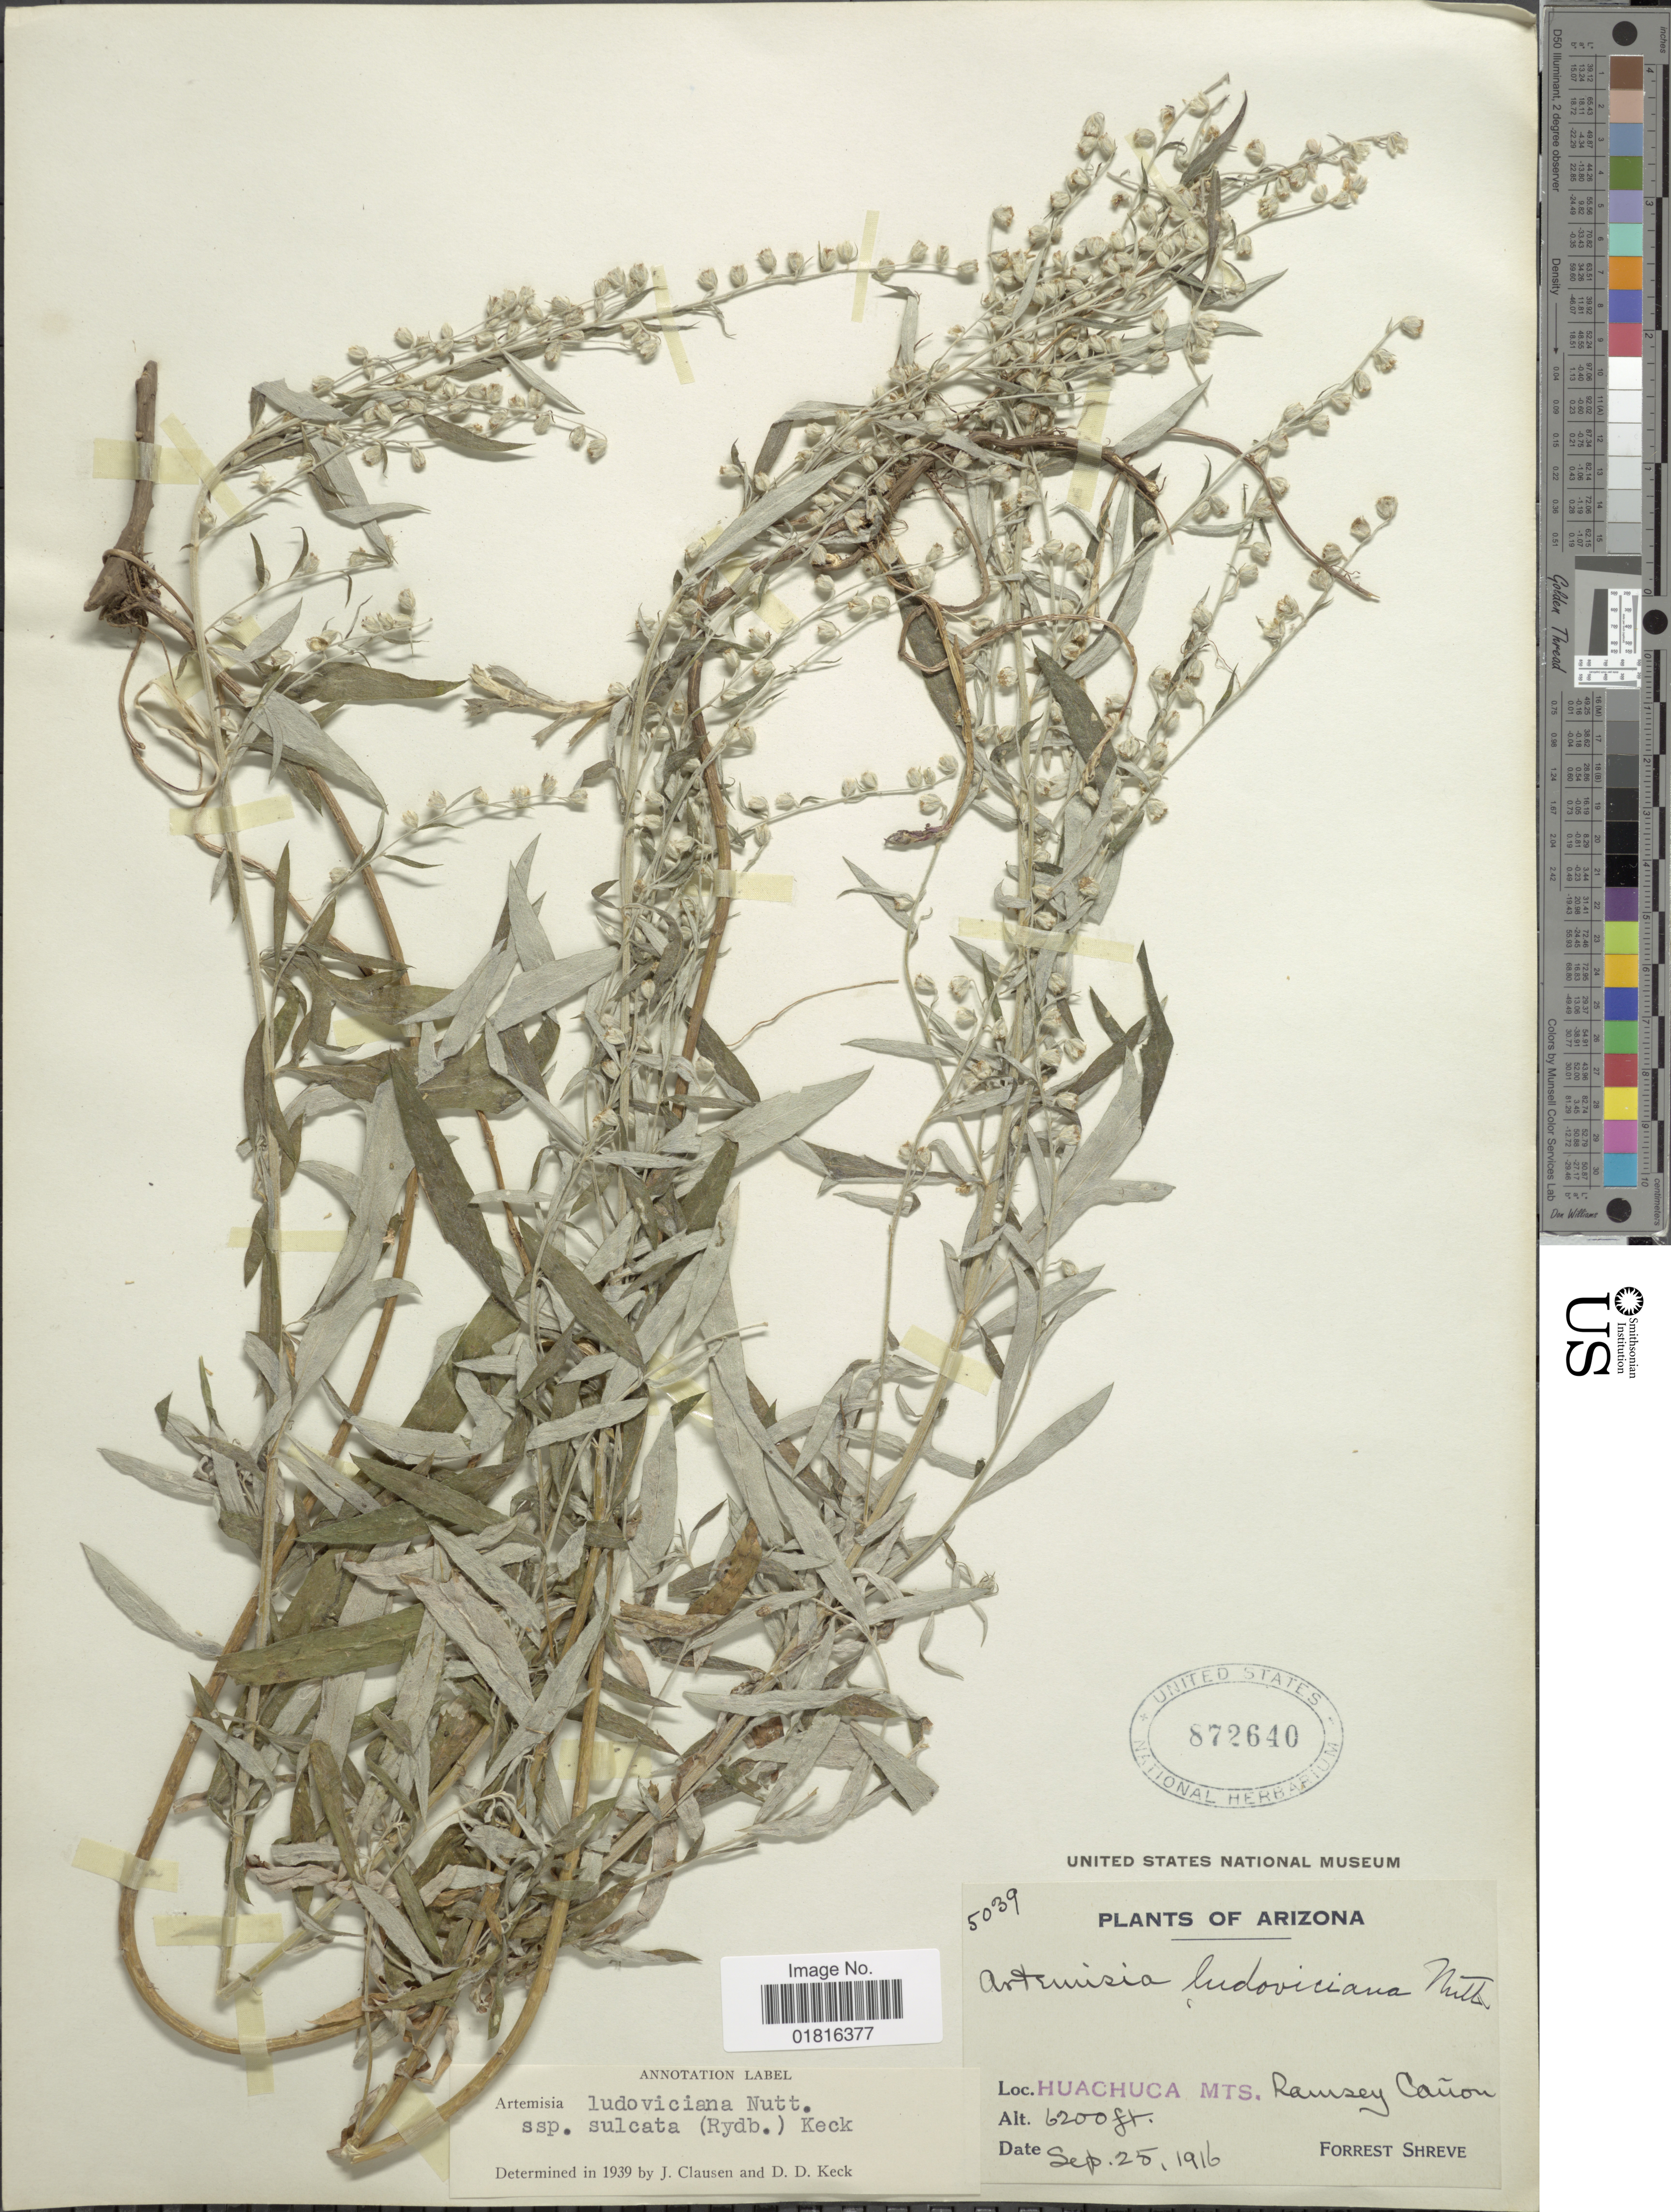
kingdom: Plantae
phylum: Tracheophyta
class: Magnoliopsida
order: Asterales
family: Asteraceae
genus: Artemisia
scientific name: Artemisia ludoviciana subsp. sulcata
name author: (Rydb.) D.D. Keck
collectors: F. Shreve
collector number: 5039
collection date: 1916-09-25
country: United States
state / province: Arizona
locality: Huachuca Mts, Ramsey Cañon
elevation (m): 1890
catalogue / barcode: US 872640